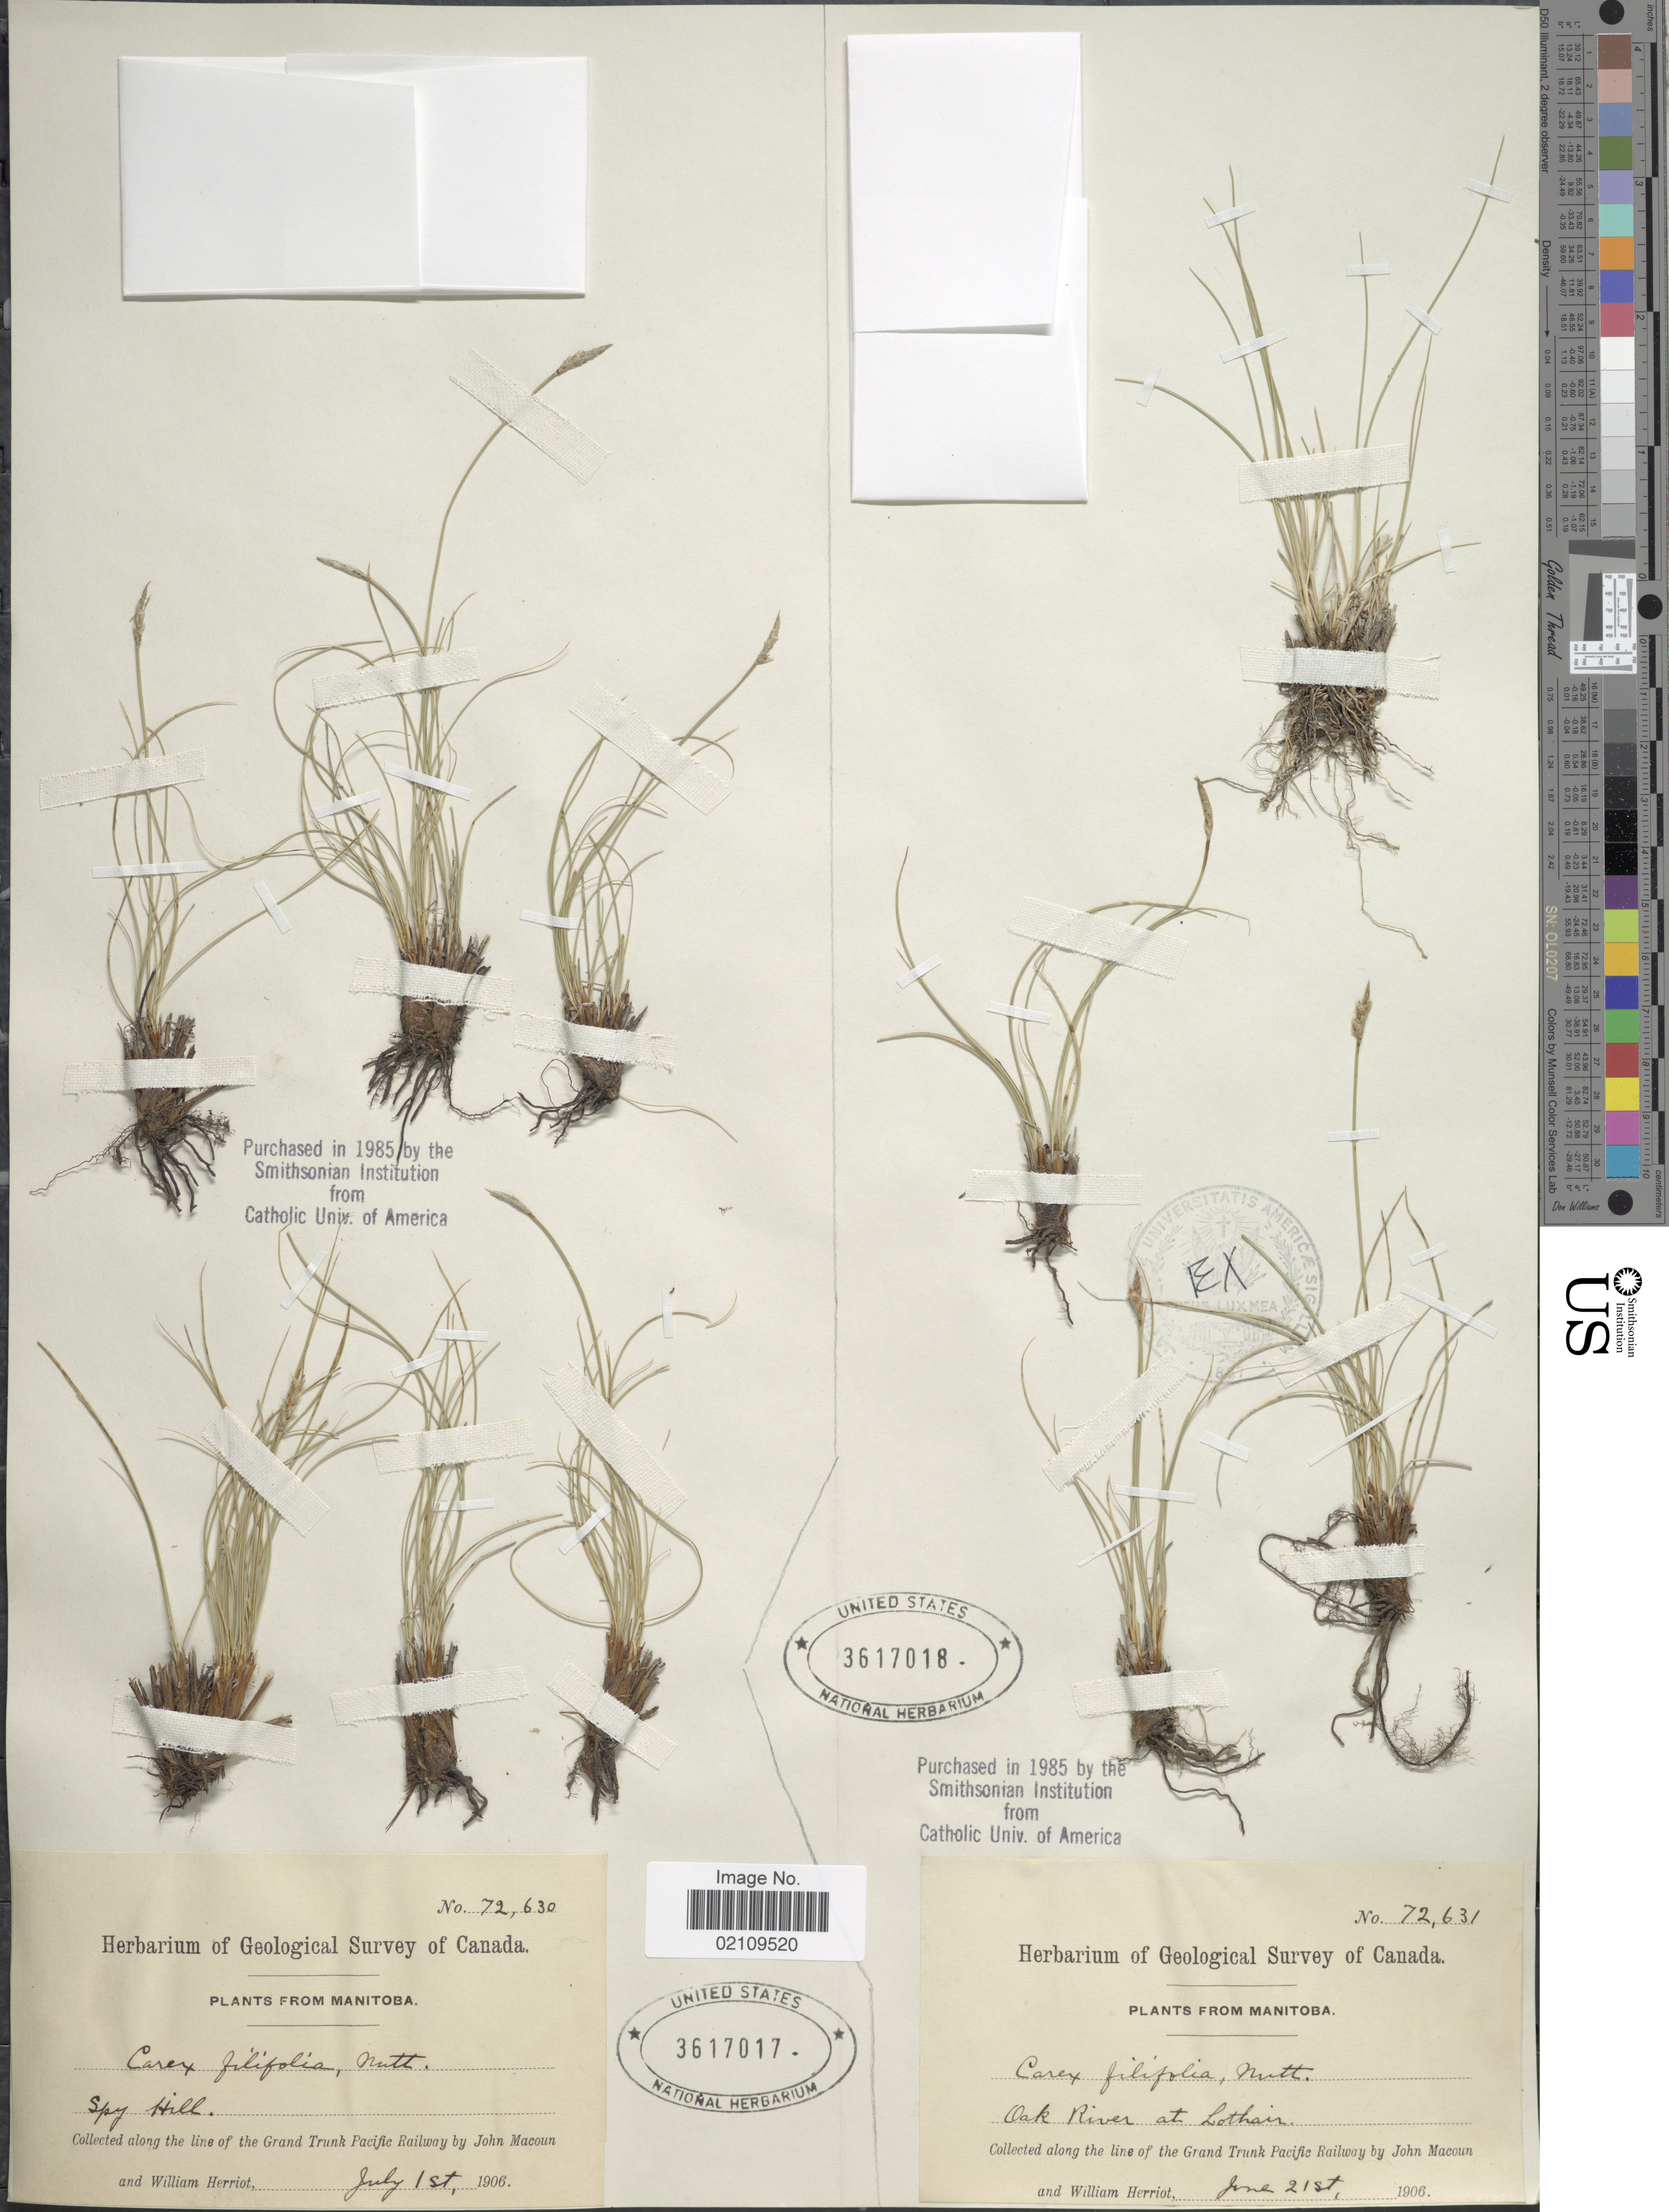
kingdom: Plantae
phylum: Tracheophyta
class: Liliopsida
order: Poales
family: Cyperaceae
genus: Carex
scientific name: Carex filifolia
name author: Nutt.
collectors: J. Macoun & W. Herriot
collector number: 72630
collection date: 1906-07-01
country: Canada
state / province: Manitoba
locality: Spu Hill, Along the line of the Grand Trunk Pacific Railway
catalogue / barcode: US 3617017